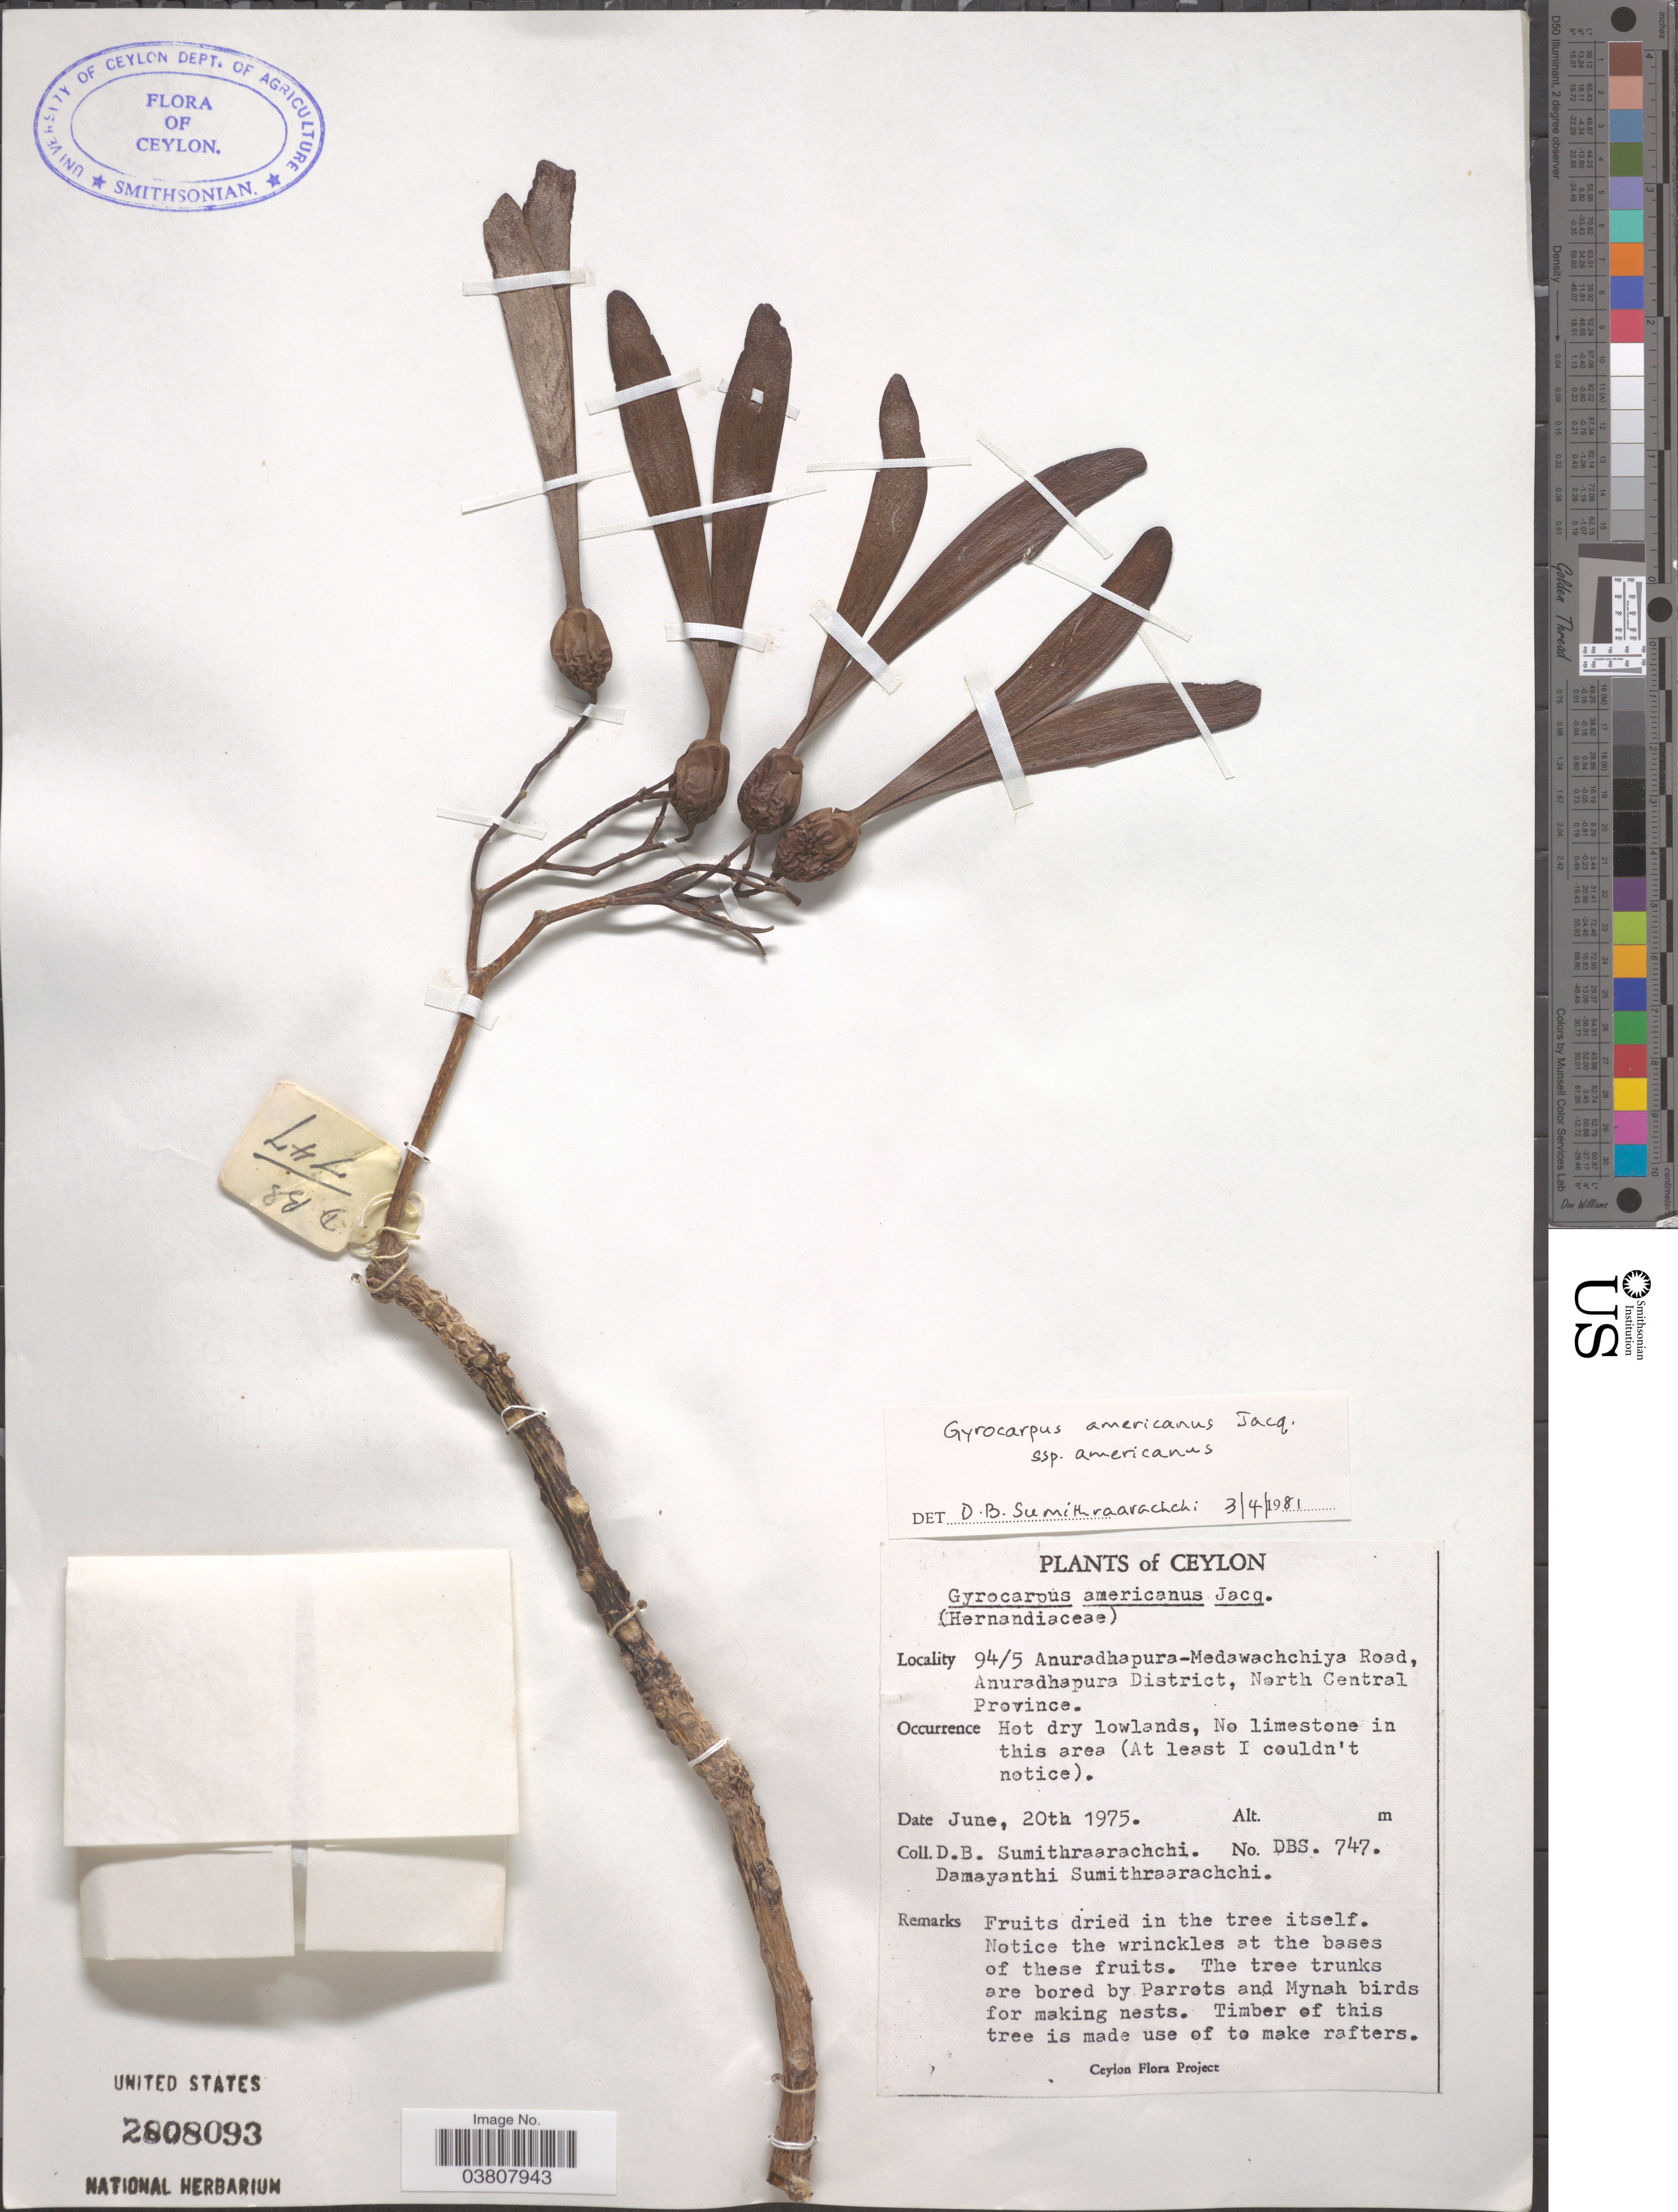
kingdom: Plantae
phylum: Tracheophyta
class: Magnoliopsida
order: Laurales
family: Hernandiaceae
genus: Gyrocarpus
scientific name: Gyrocarpus americanus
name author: Jacq.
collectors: D. B. Sumithraarachchi & D. Sumithraarachchi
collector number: DBS747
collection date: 1975-06-20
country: Sri Lanka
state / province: North Central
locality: Ceylon. 94/5 Anuradhapura-Medawachchiya Road, Anuradhapura District.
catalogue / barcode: US 2808093